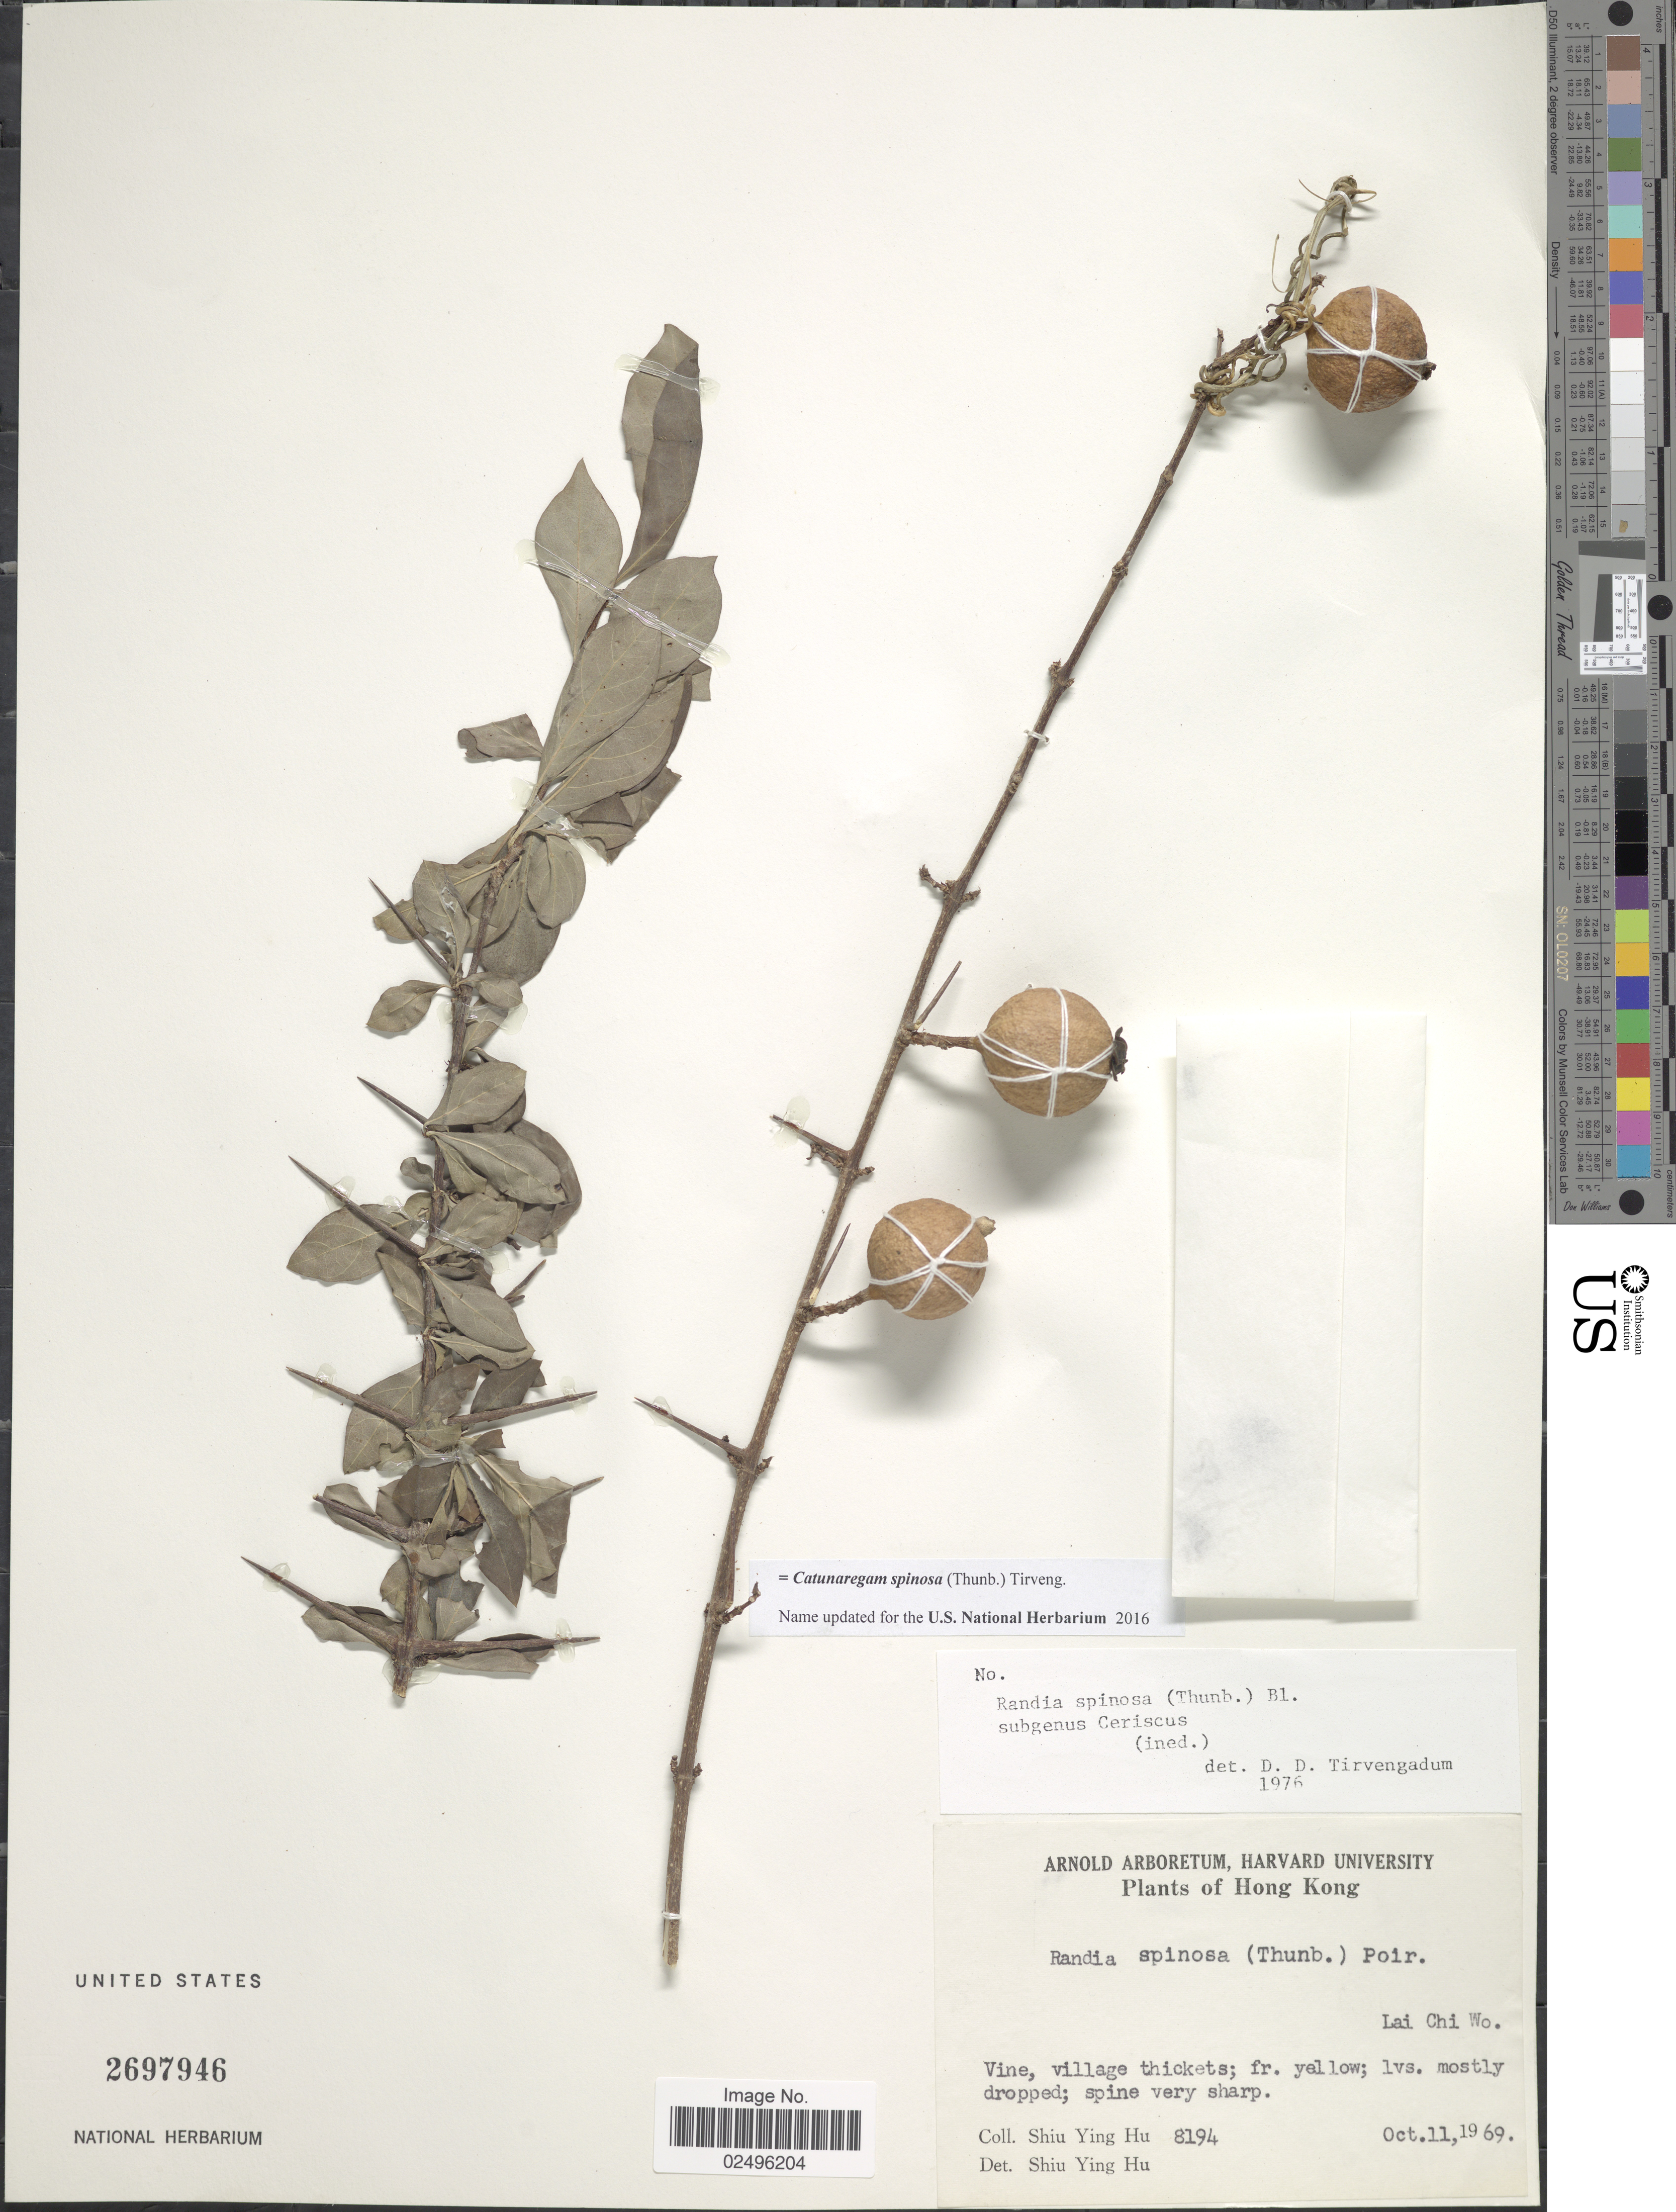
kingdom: Plantae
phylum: Tracheophyta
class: Magnoliopsida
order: Gentianales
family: Rubiaceae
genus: Catunaregam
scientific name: Catunaregam spinosa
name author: (Thunb.) Tirveng.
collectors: S. Y. Hu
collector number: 8194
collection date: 1969-10-11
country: China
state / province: Hong Kong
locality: Lai Chi Wo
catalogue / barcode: US 2697946